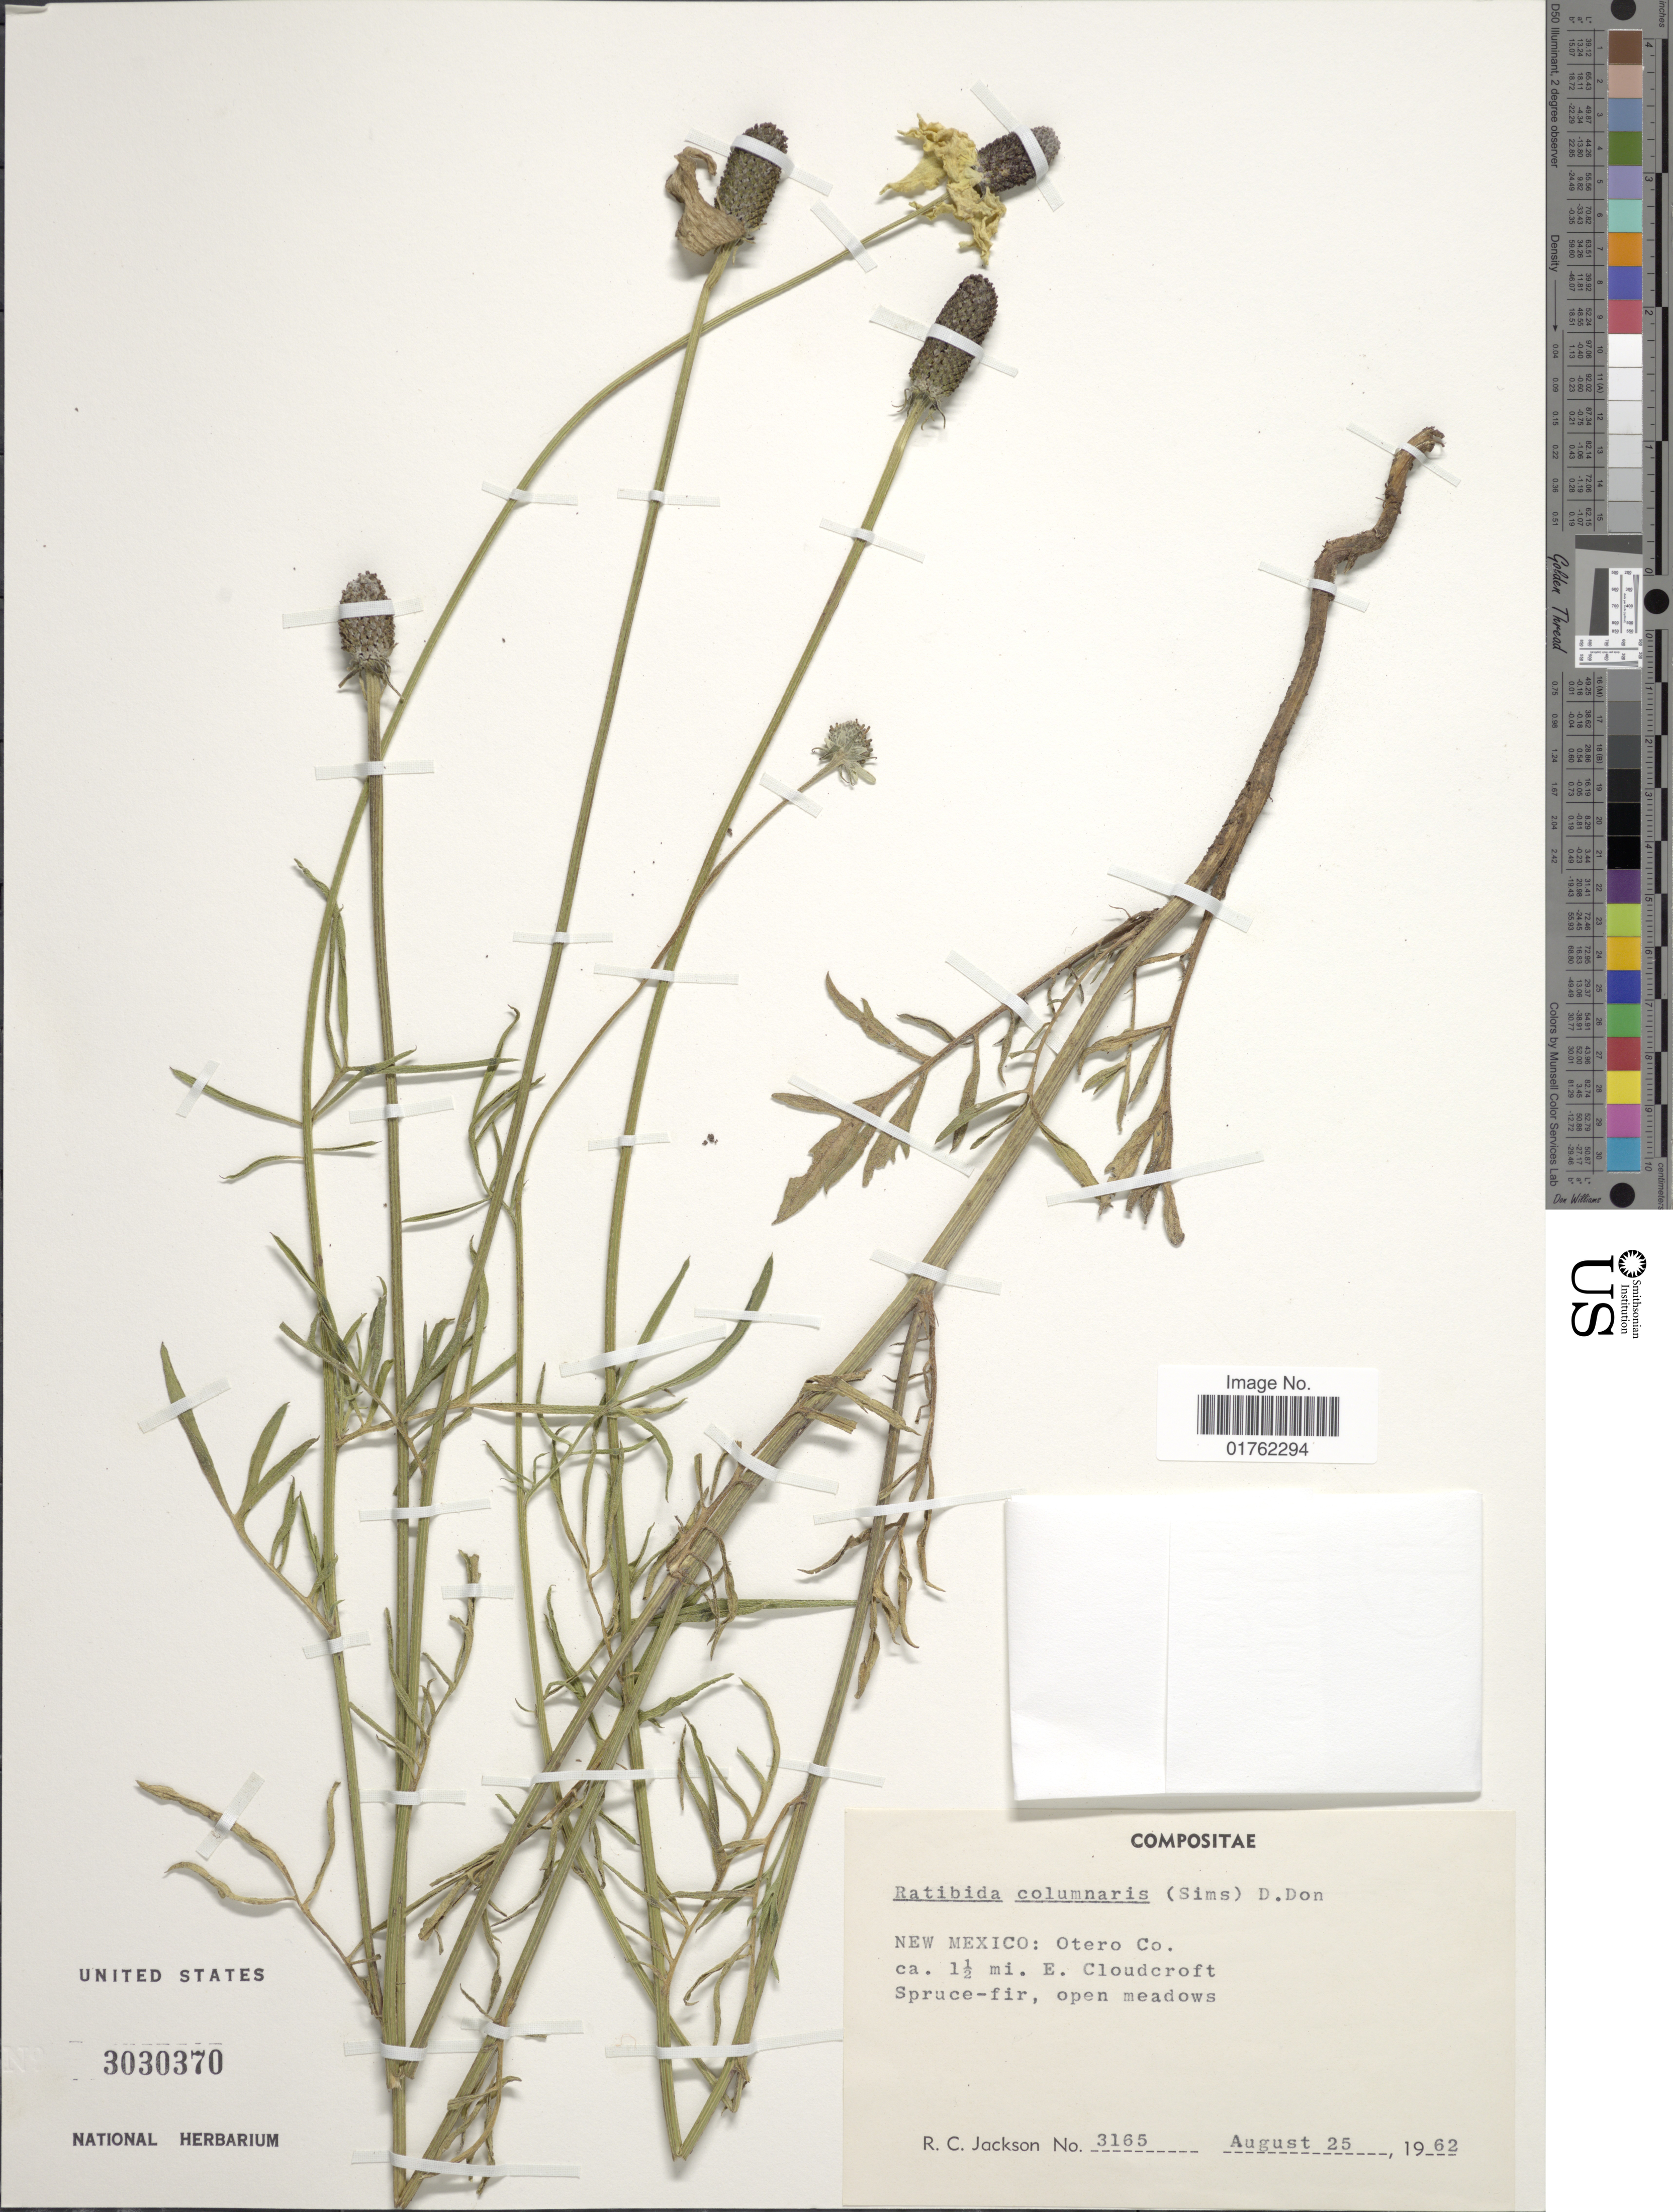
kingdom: Plantae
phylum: Tracheophyta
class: Magnoliopsida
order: Asterales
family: Asteraceae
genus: Ratibida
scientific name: Ratibida columnaris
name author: (Pursh) D. Don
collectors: R. C. Jackson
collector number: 3165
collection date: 1962-08-25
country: United States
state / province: New Mexico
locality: Otero Co., ca. 1½ mi. E. Cloudcroft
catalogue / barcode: US 3030370